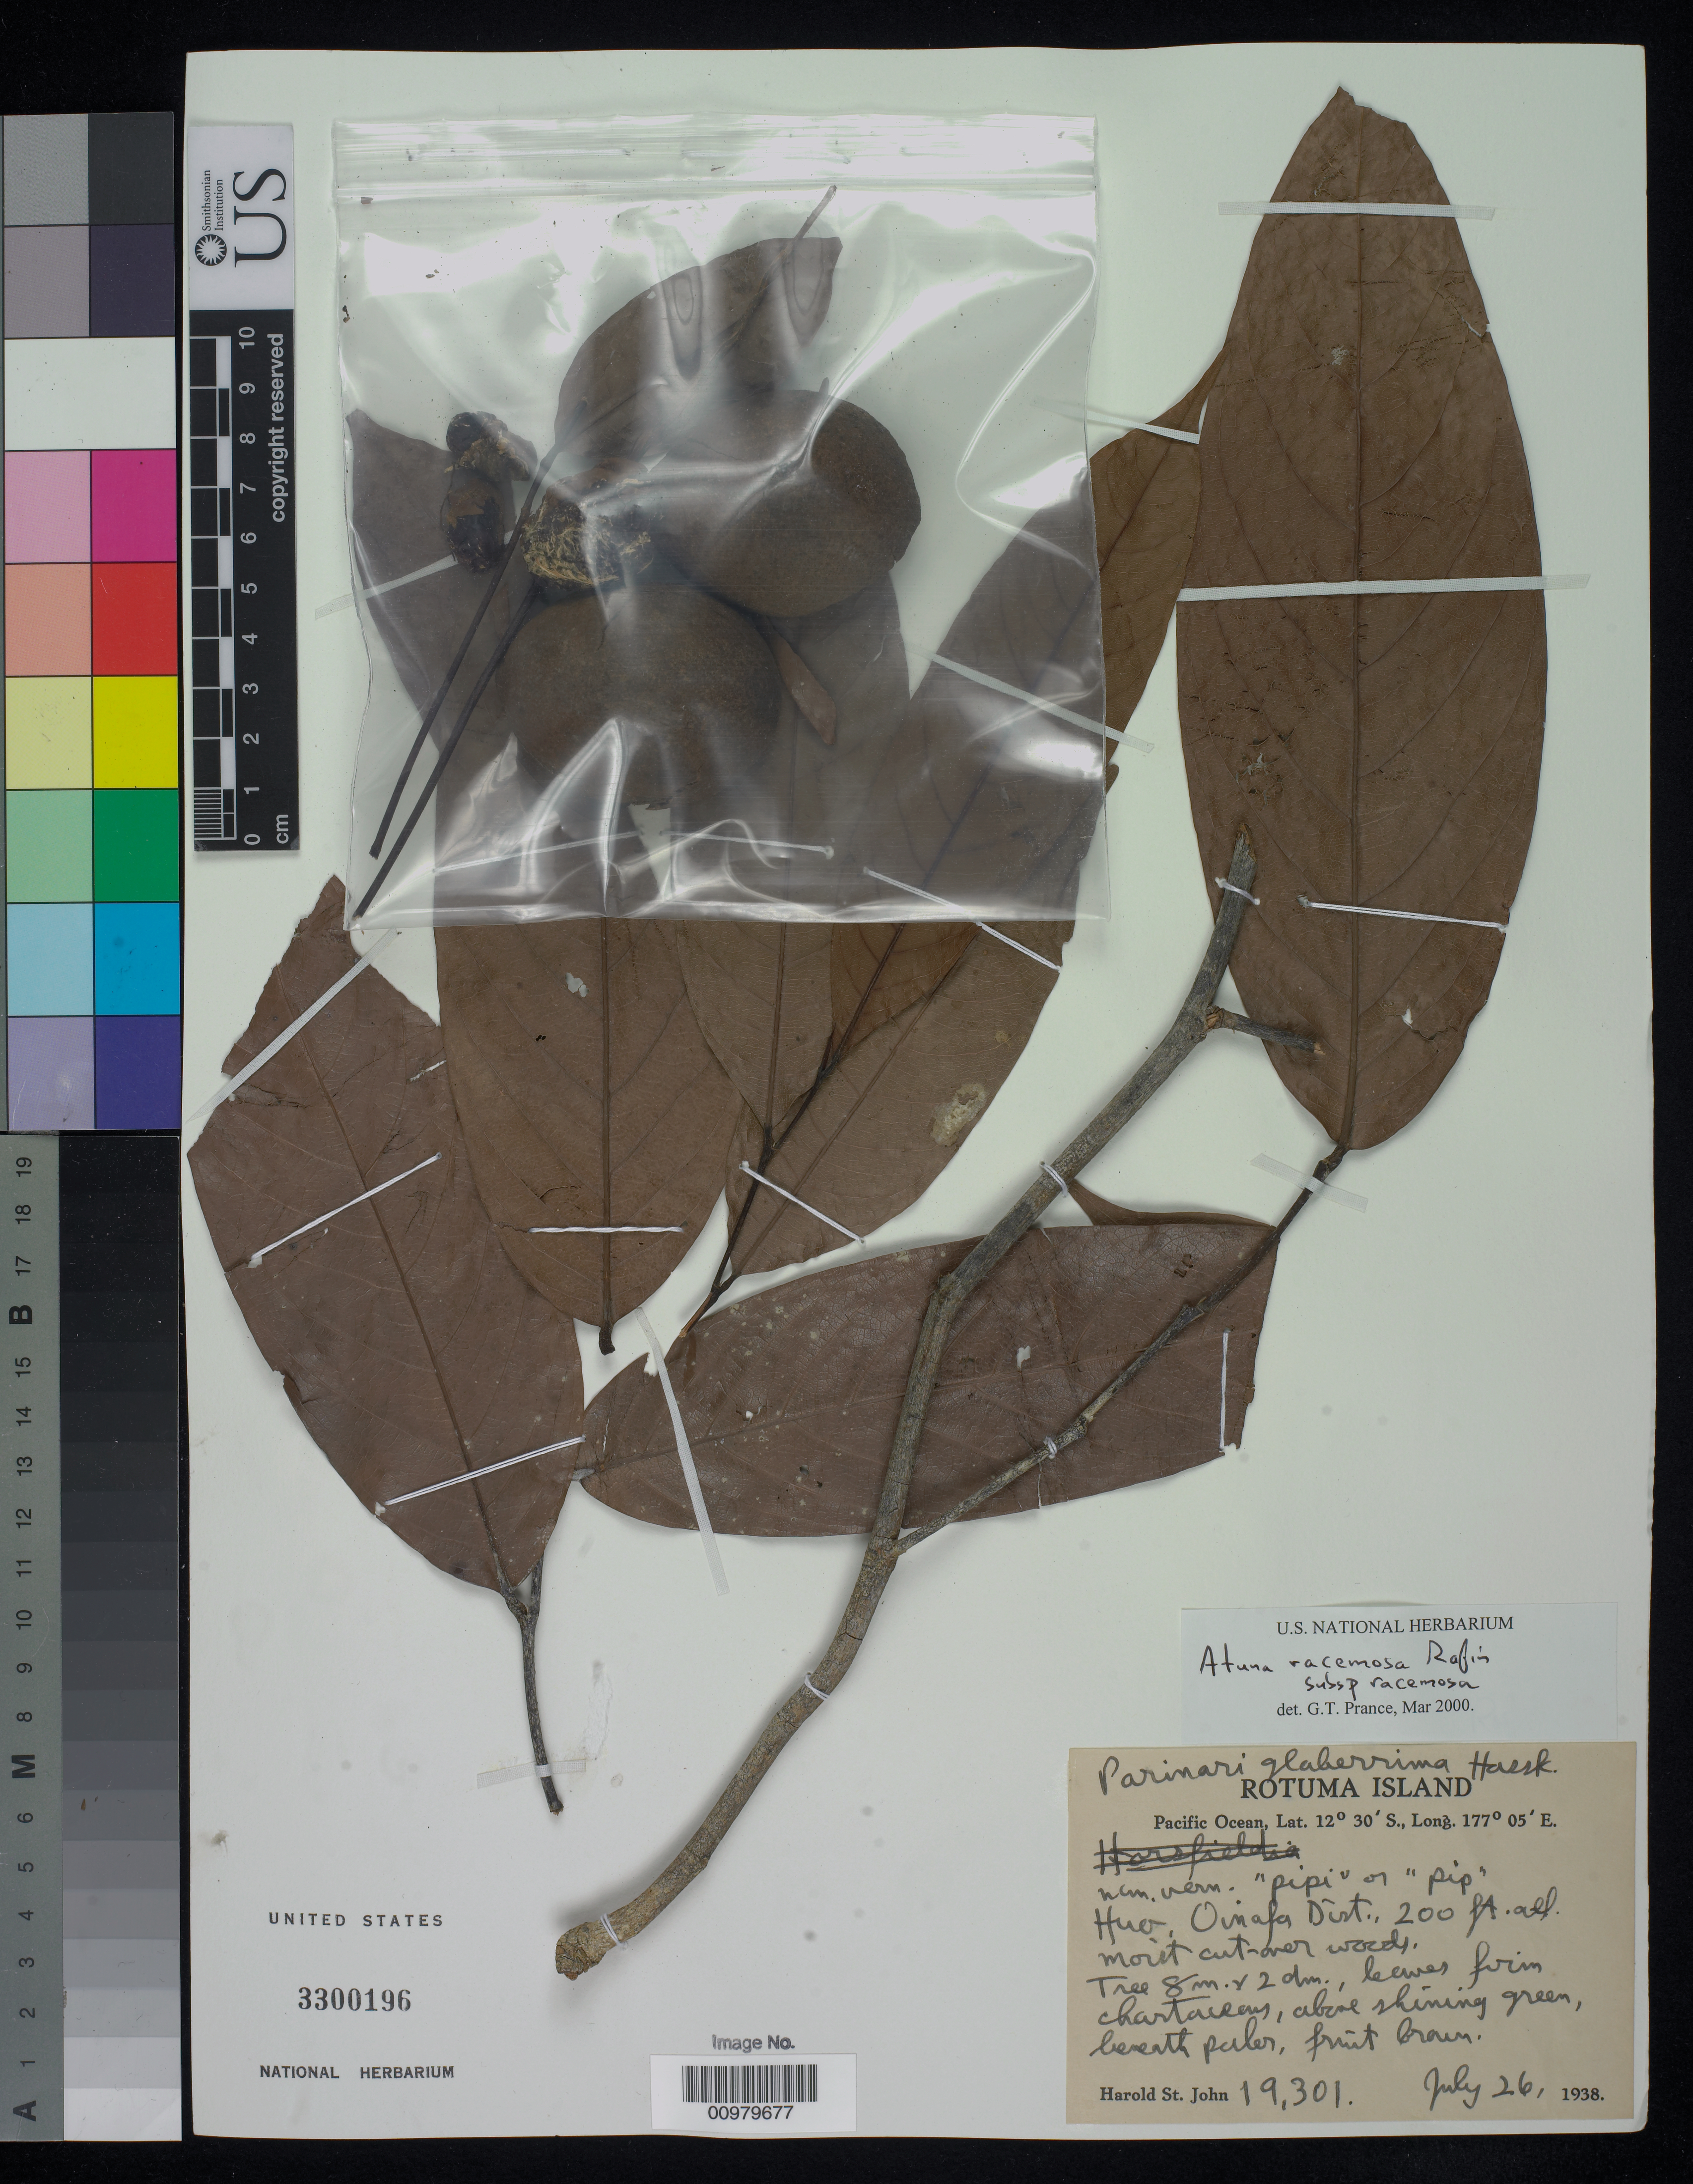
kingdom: Plantae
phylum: Tracheophyta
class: Magnoliopsida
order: Malpighiales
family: Chrysobalanaceae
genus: Atuna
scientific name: Atuna racemosa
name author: Raf.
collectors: H. St. John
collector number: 19301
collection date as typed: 26 Jul 1938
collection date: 1938-07-26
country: Fiji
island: Rotuma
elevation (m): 61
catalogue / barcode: US 3300196